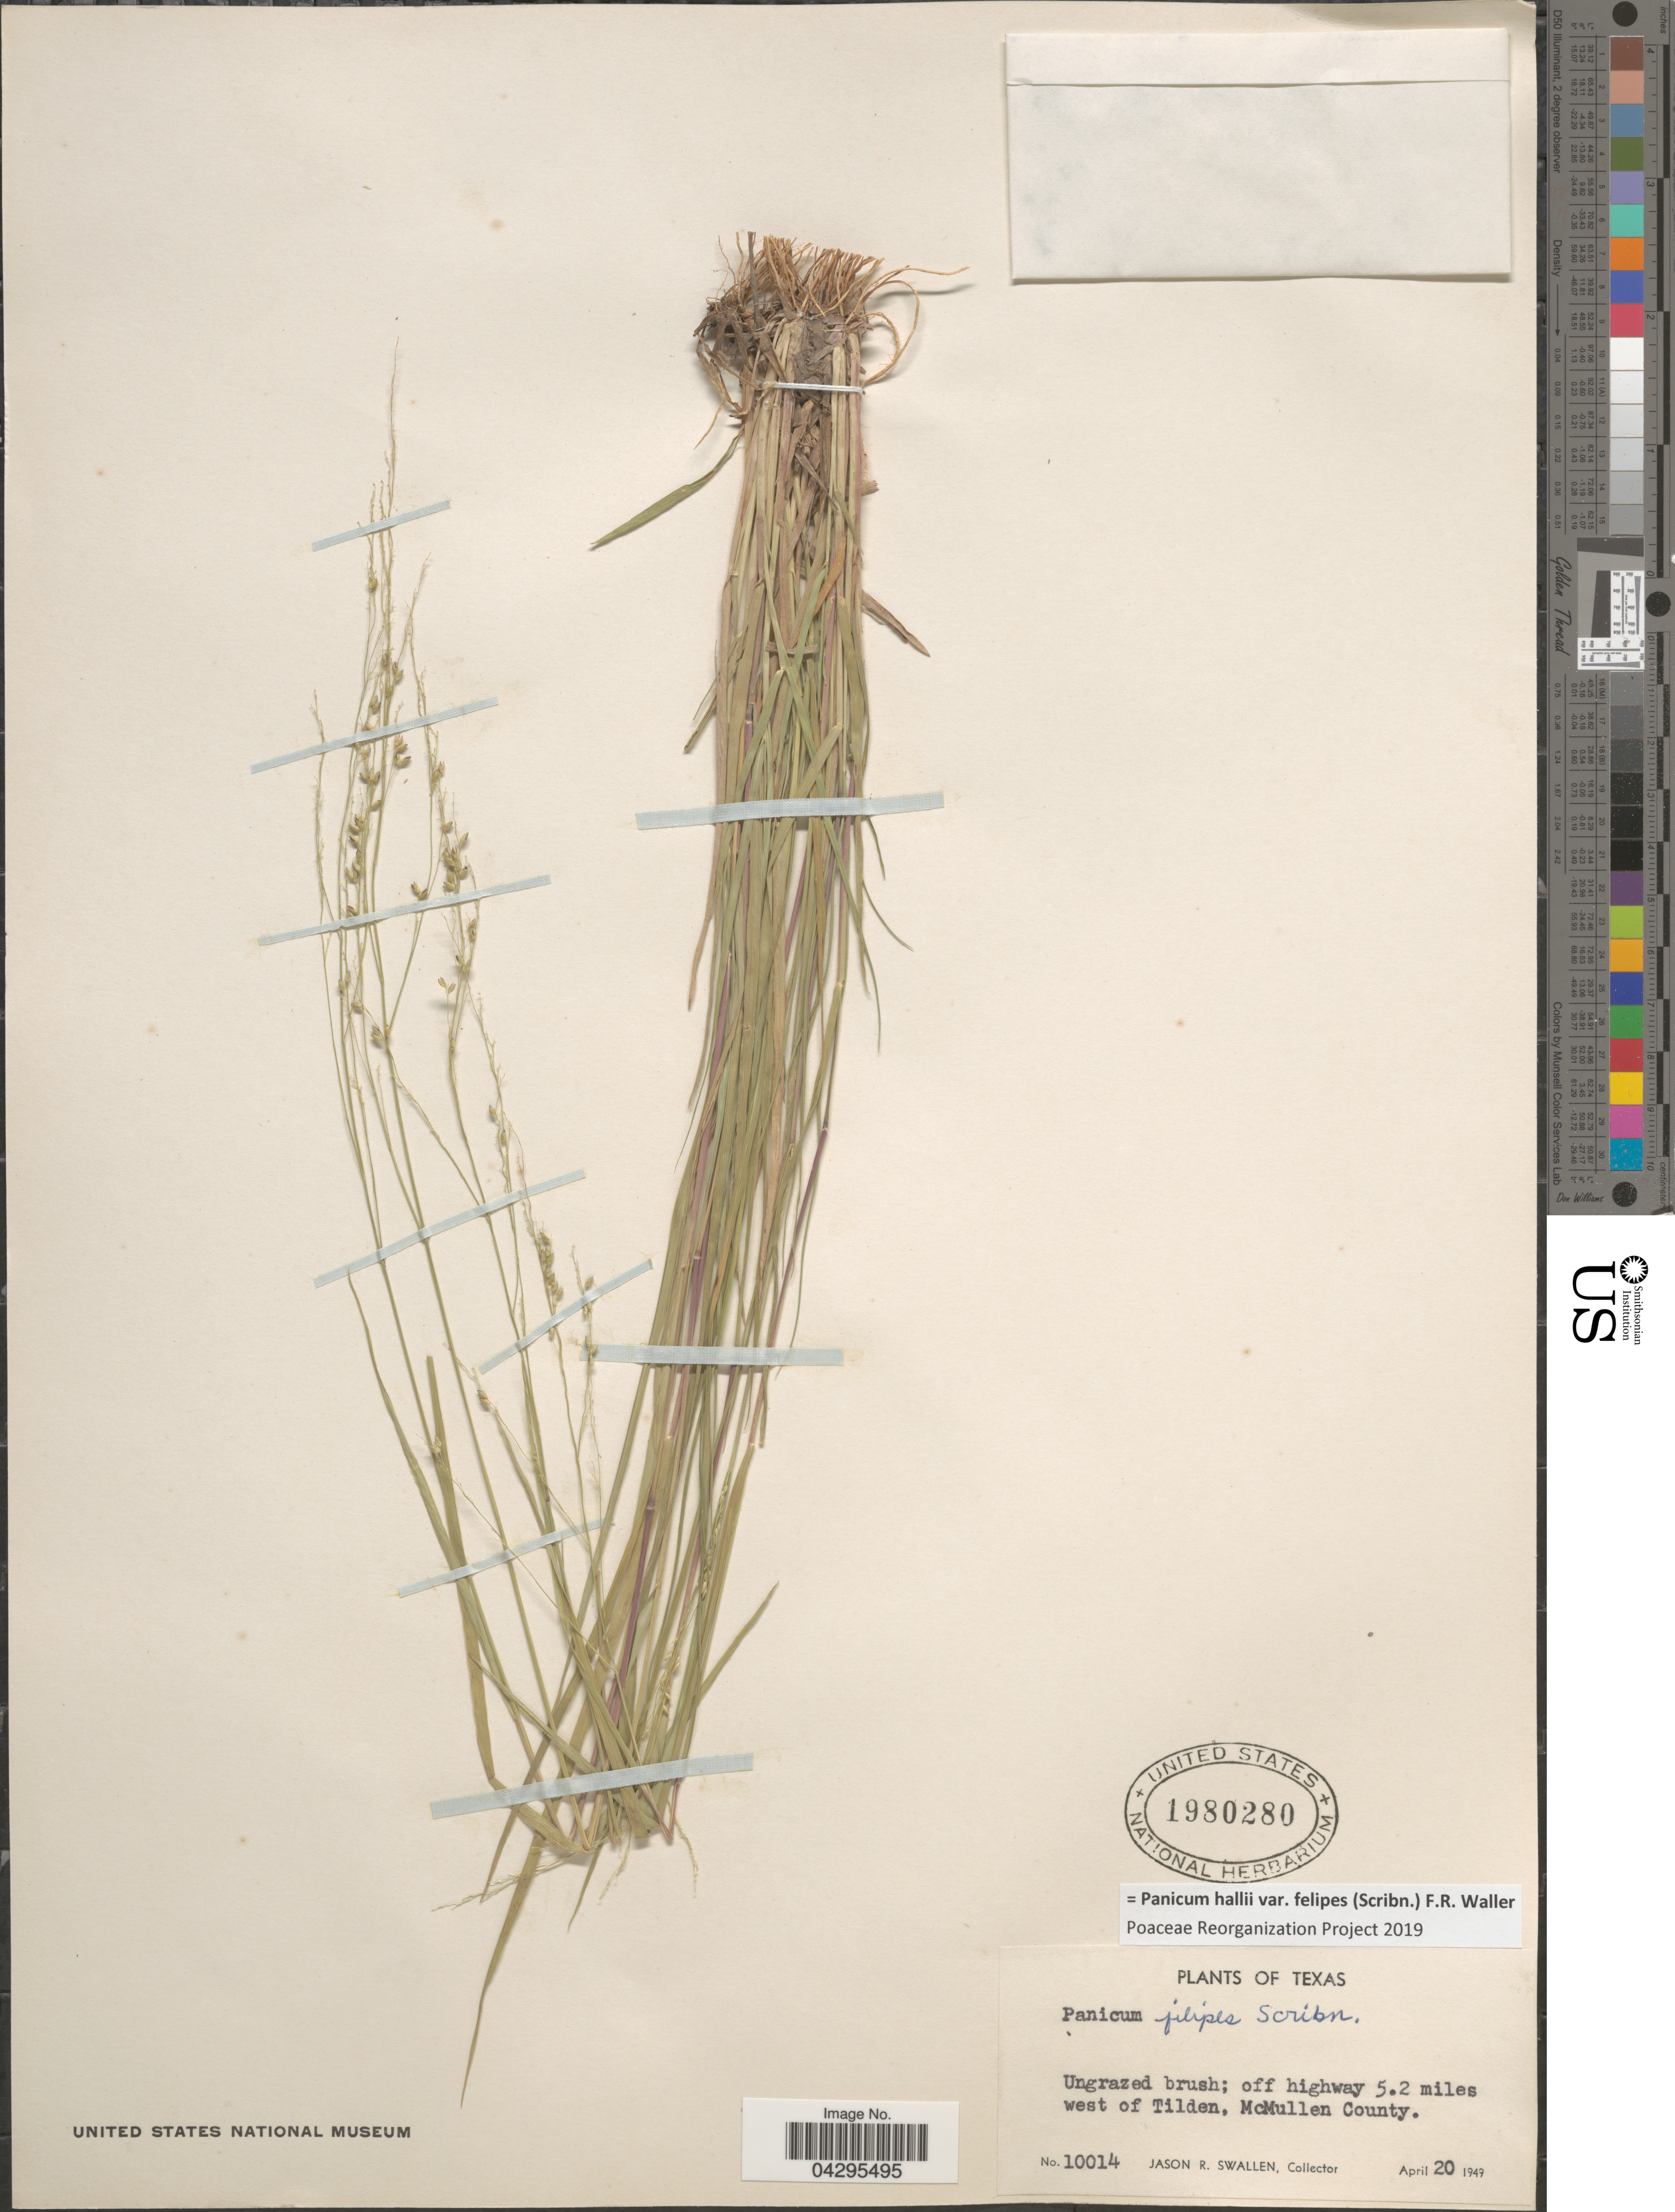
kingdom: Plantae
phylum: Tracheophyta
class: Liliopsida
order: Poales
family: Poaceae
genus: Panicum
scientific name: Panicum hallii var. felipes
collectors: J. R. Swallen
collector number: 10014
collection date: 1949-04-20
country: United States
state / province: Texas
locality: Off highway 5.2 miles west of Tilden, McMullen County.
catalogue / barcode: US 1980280